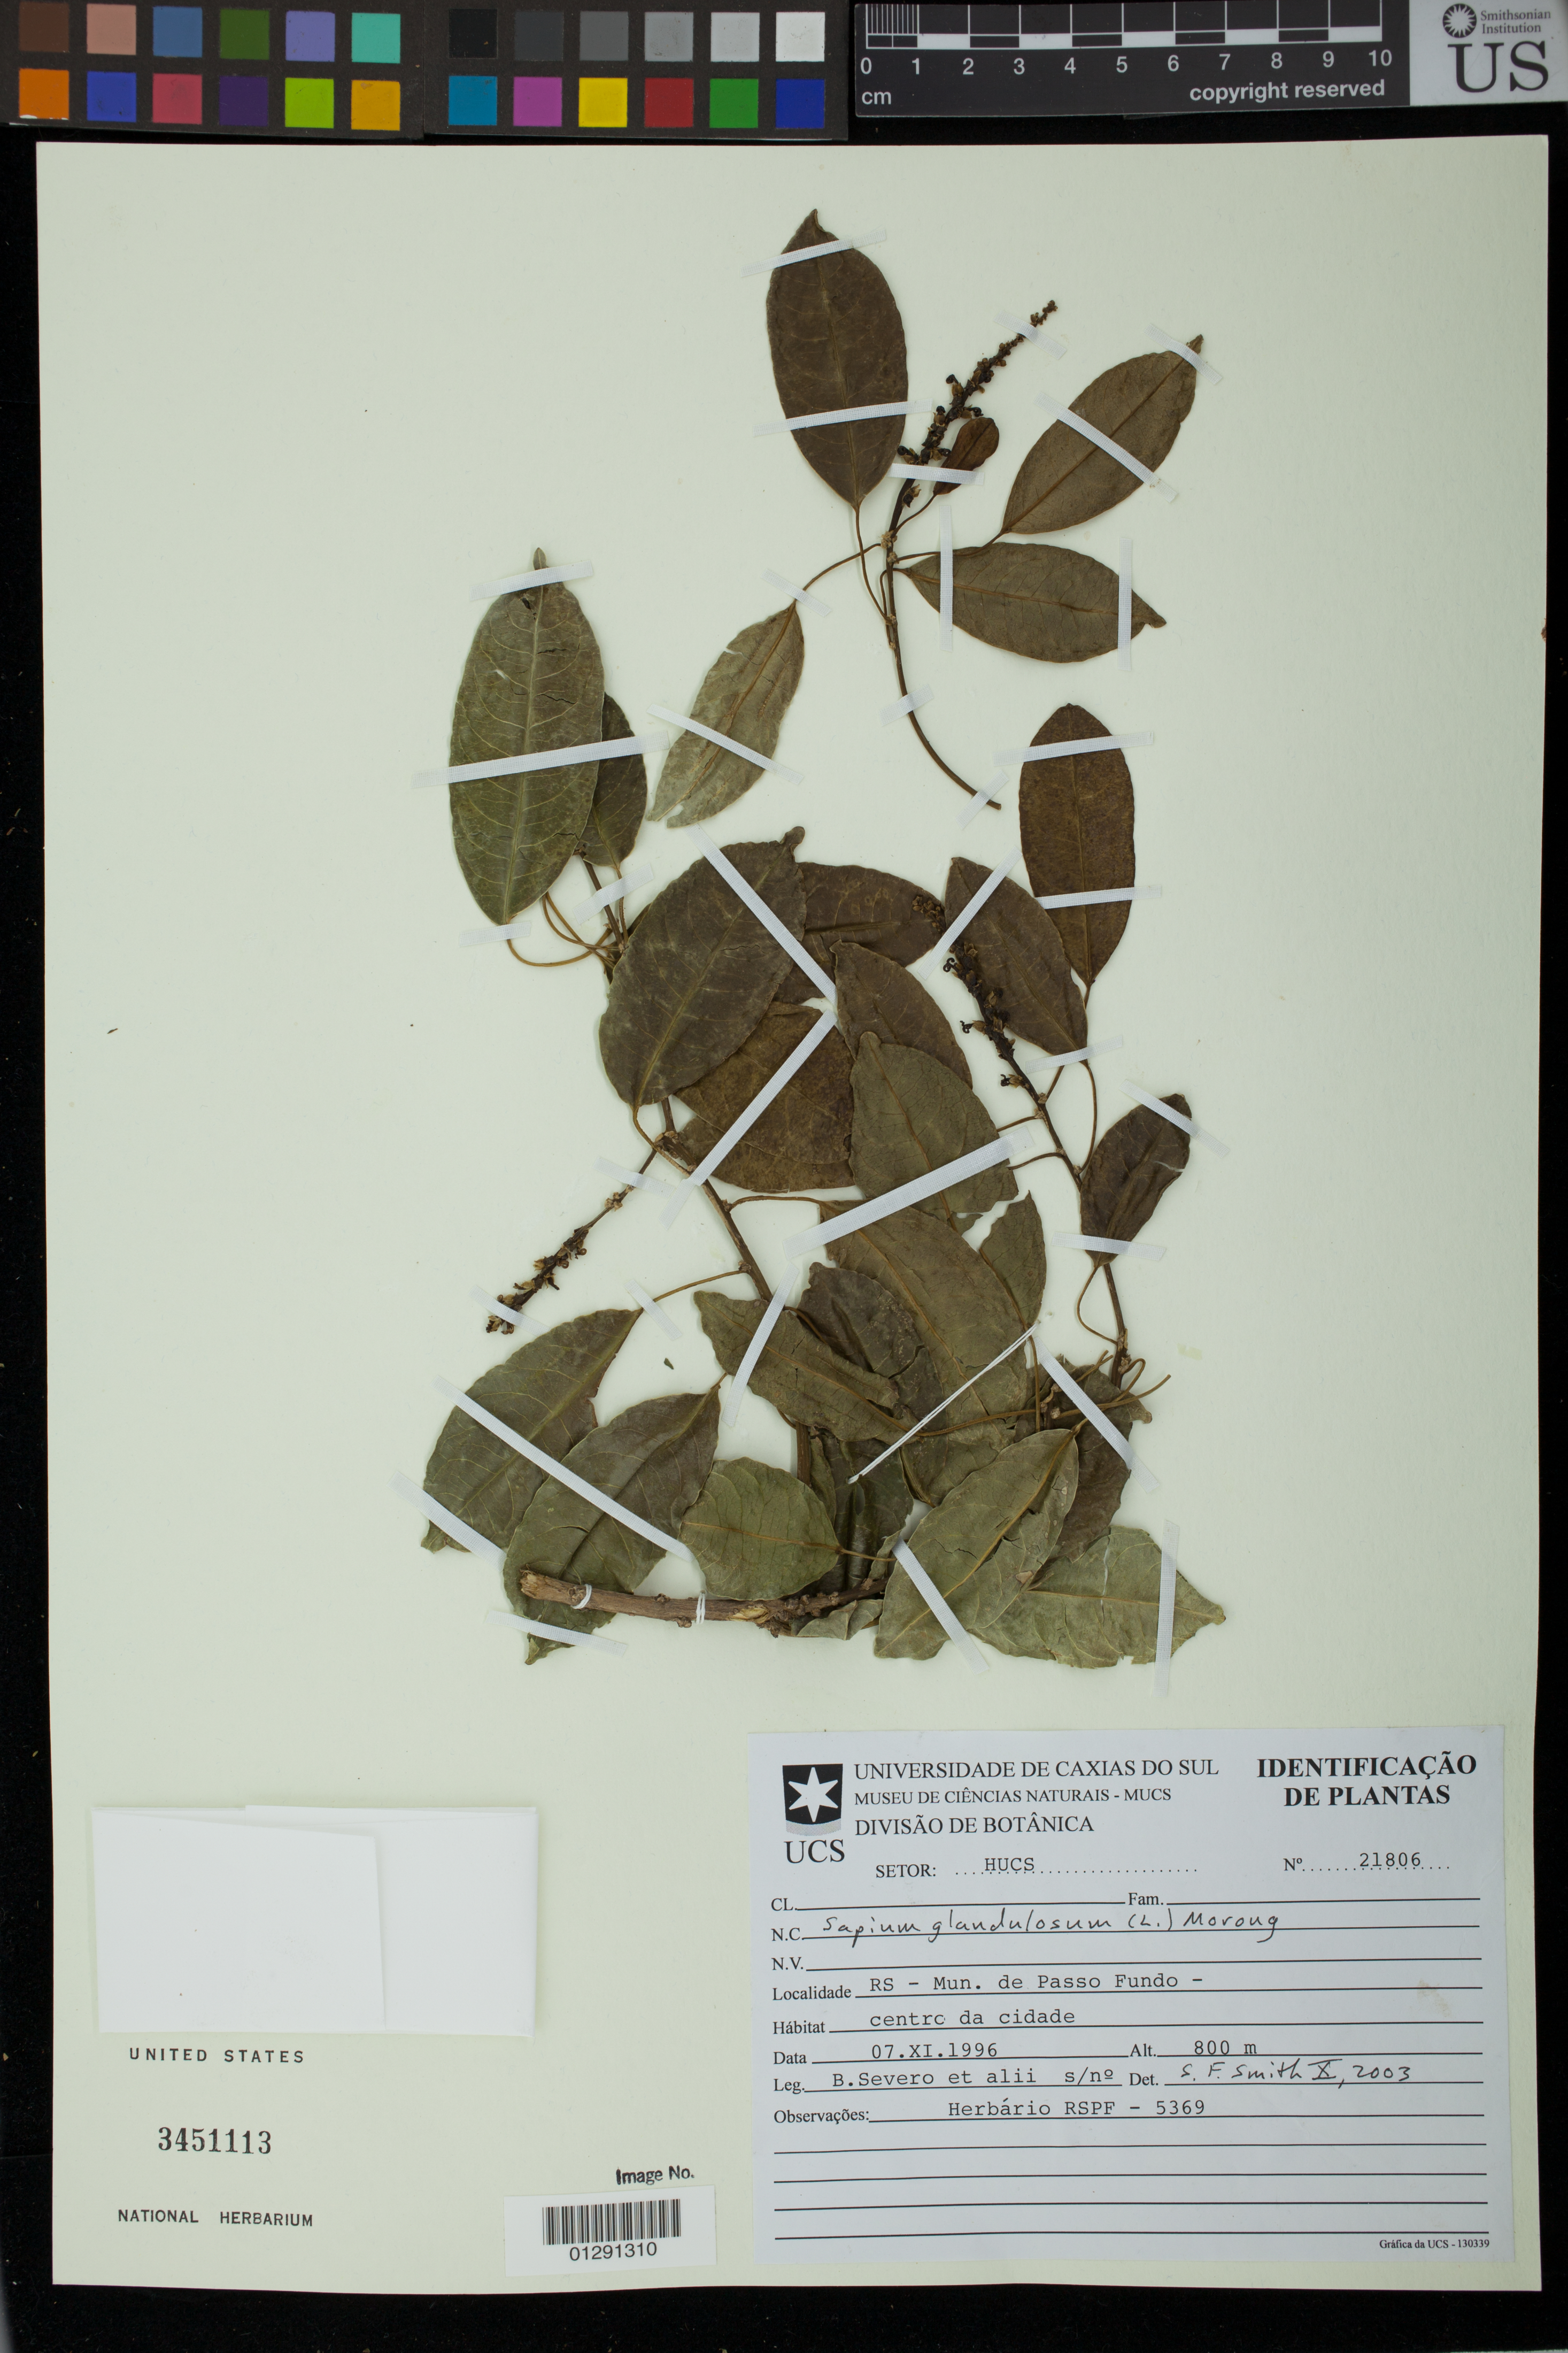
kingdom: Plantae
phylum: Tracheophyta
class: Magnoliopsida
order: Malpighiales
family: Euphorbiaceae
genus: Sapium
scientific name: Sapium glandulatum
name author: (Vell.) Pax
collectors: B. Severo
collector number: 21806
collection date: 1996-11-07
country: Brazil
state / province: Rio Grande do Sul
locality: RS - Mun. de Passo Fundo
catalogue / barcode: US 3451113